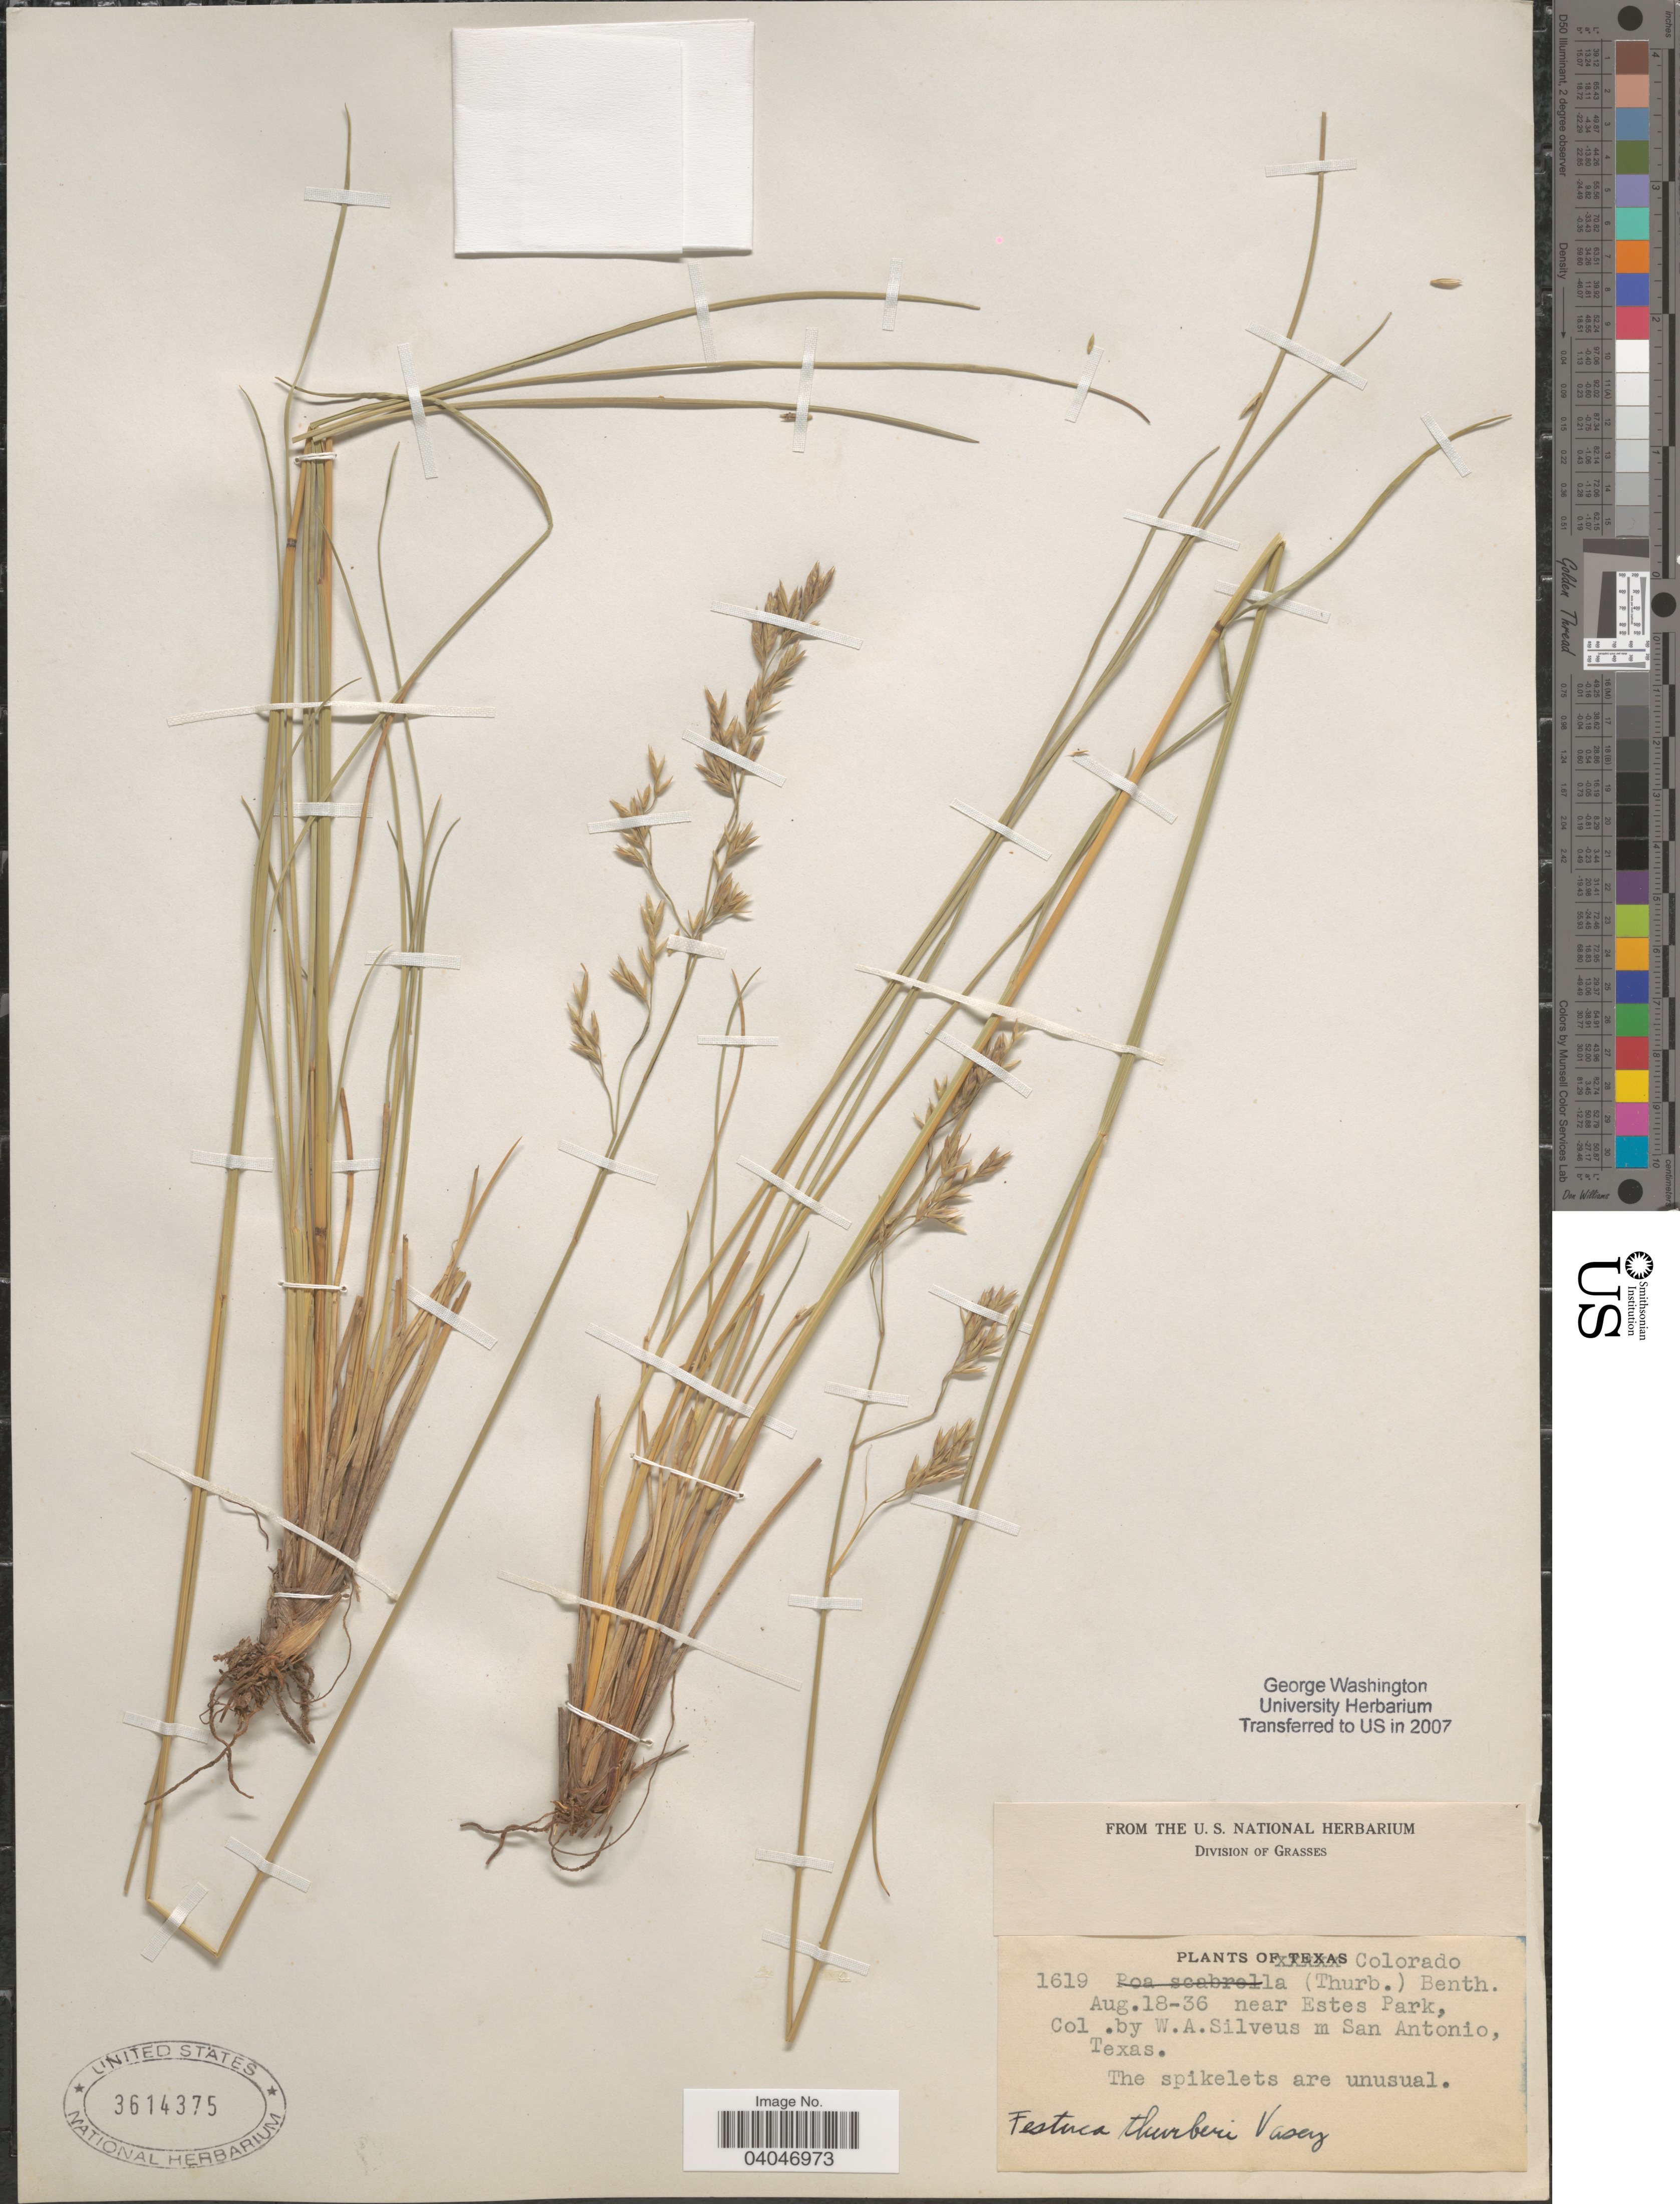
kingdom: Plantae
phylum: Tracheophyta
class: Liliopsida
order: Poales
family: Poaceae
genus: Festuca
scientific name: Festuca thurberi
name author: Vasey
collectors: W. Silveus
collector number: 1619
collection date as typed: Transcribed d/m/y: 18/8/36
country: United States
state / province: Colorado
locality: Near Estes Park.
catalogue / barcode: US 3614375